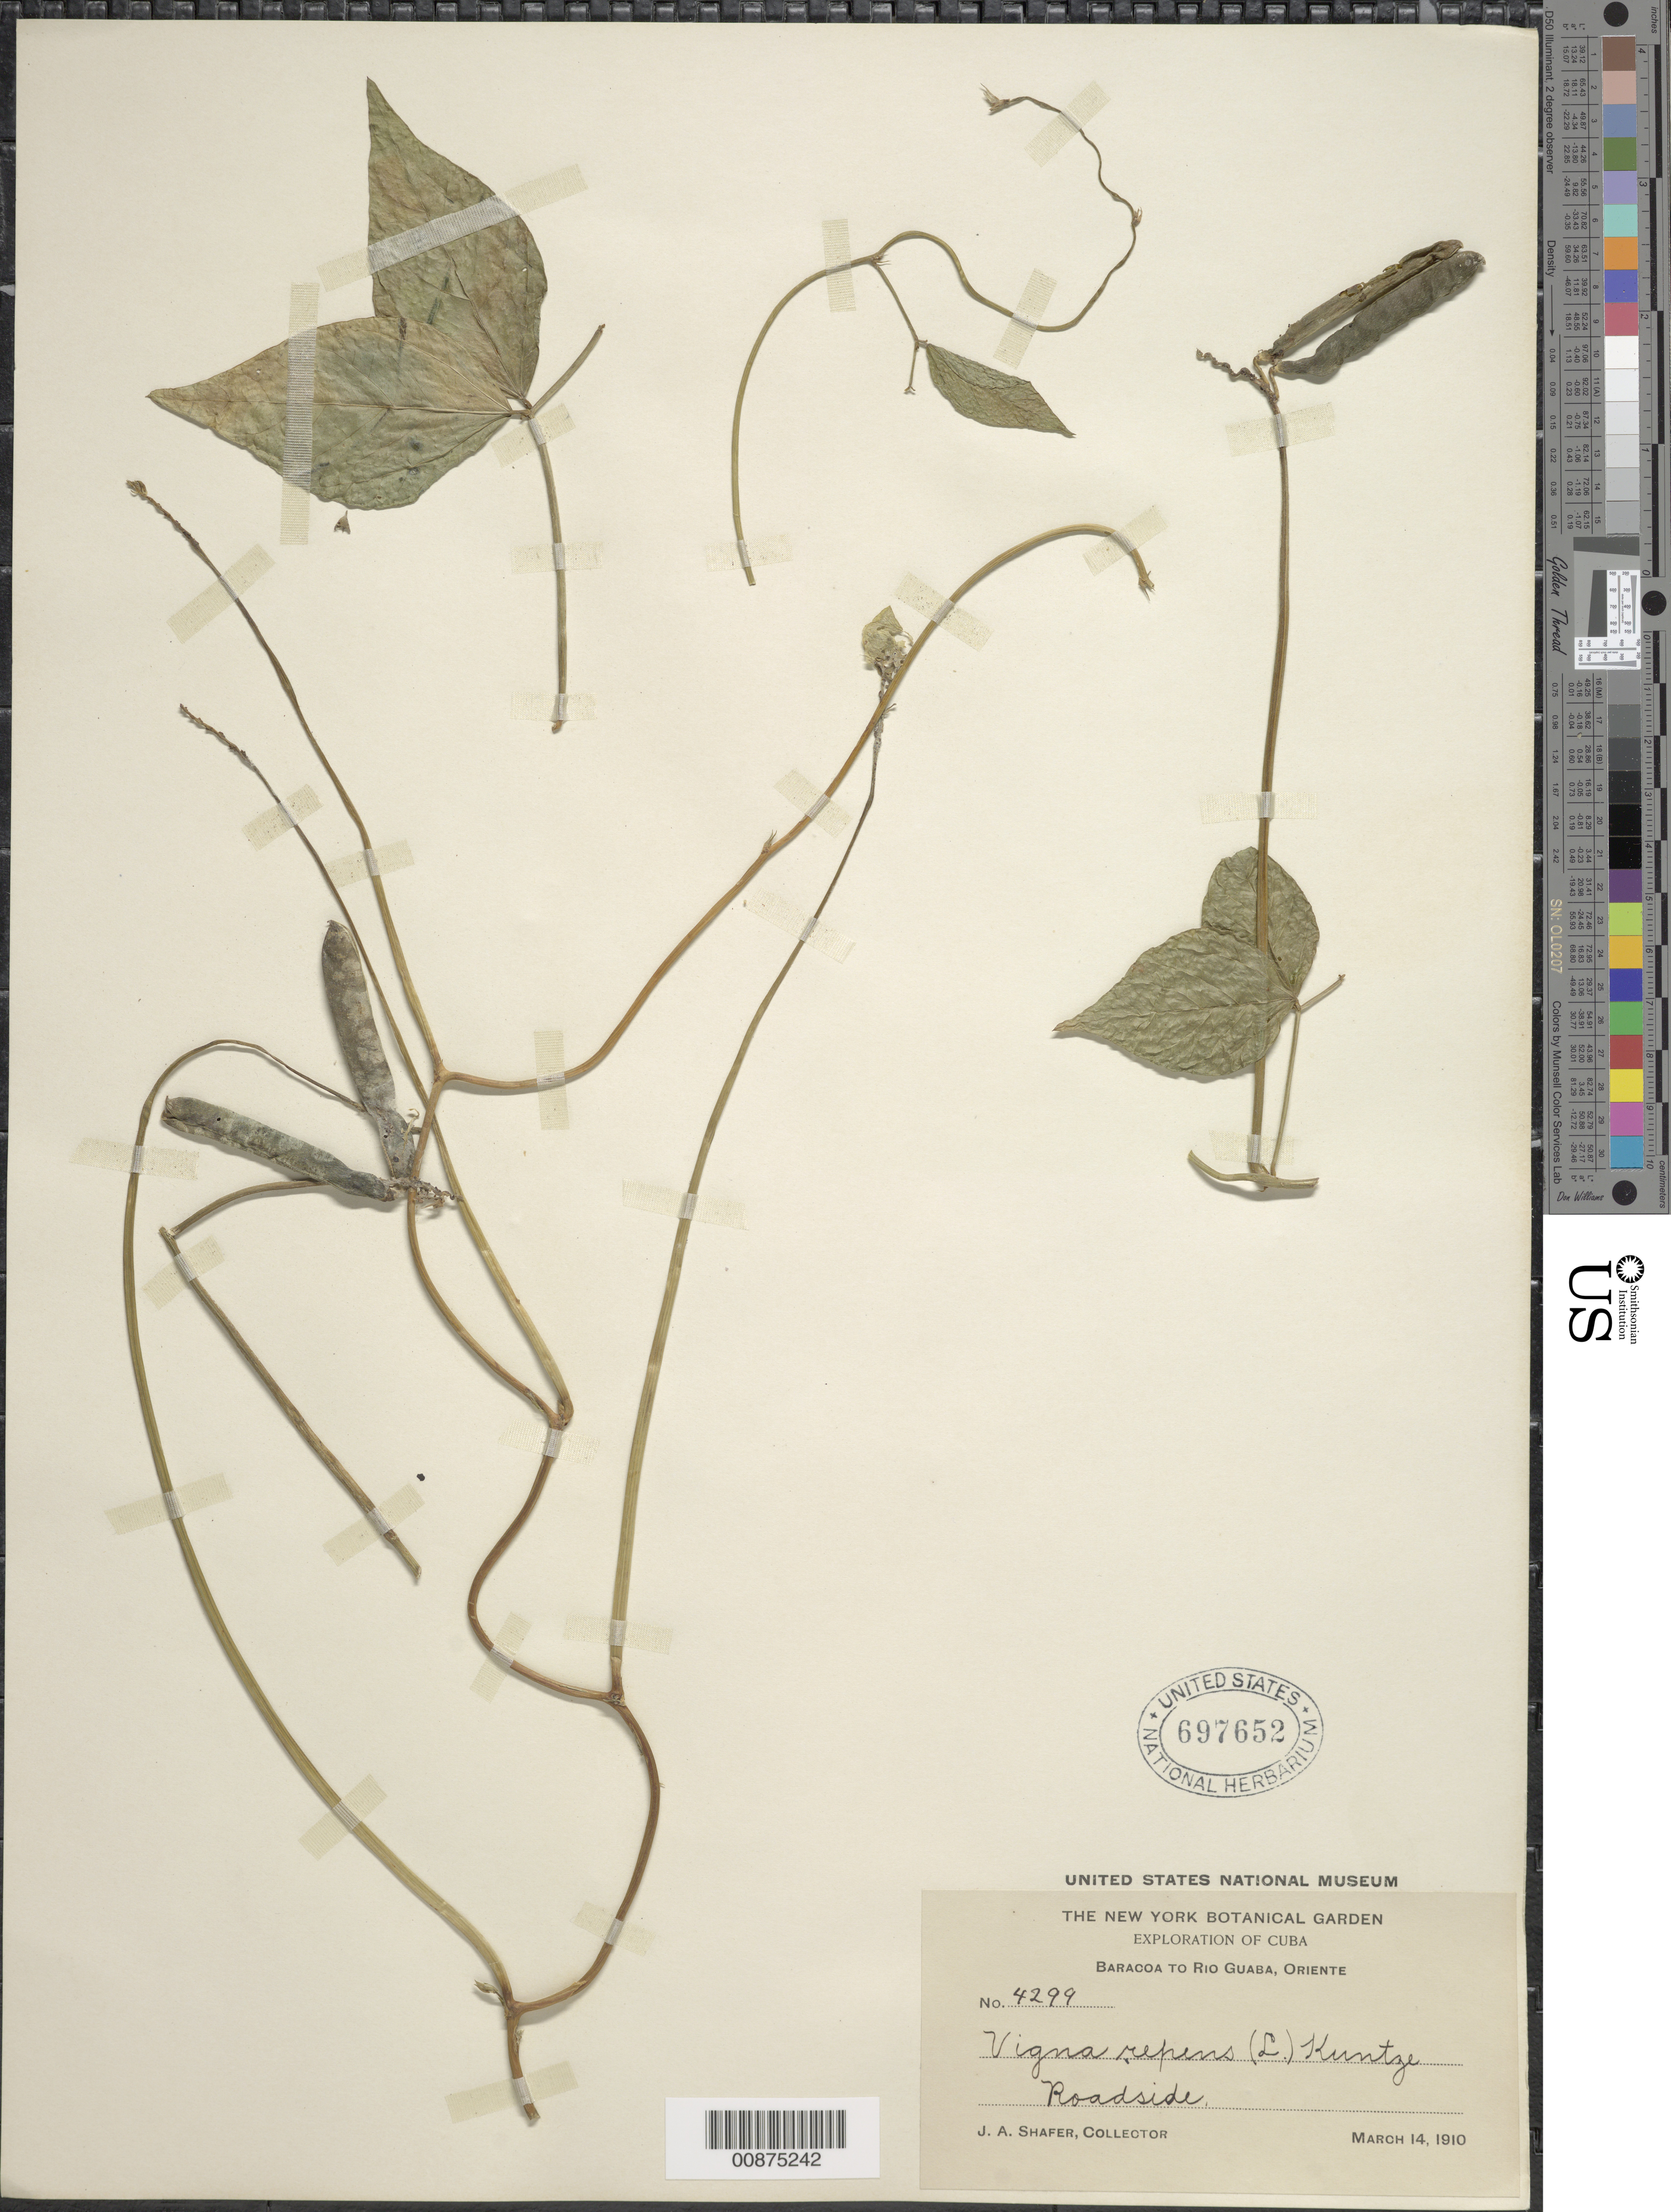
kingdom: Plantae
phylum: Tracheophyta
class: Magnoliopsida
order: Fabales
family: Fabaceae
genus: Vigna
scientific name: Vigna luteola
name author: (Jacq.) Benth.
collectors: J. A. Shafer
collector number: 4299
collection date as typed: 14 Mar 1910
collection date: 1910-03-14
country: Cuba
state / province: Guantanamo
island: Cuba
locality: Baracoa to Río Guaba, Oriente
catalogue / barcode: US 697652